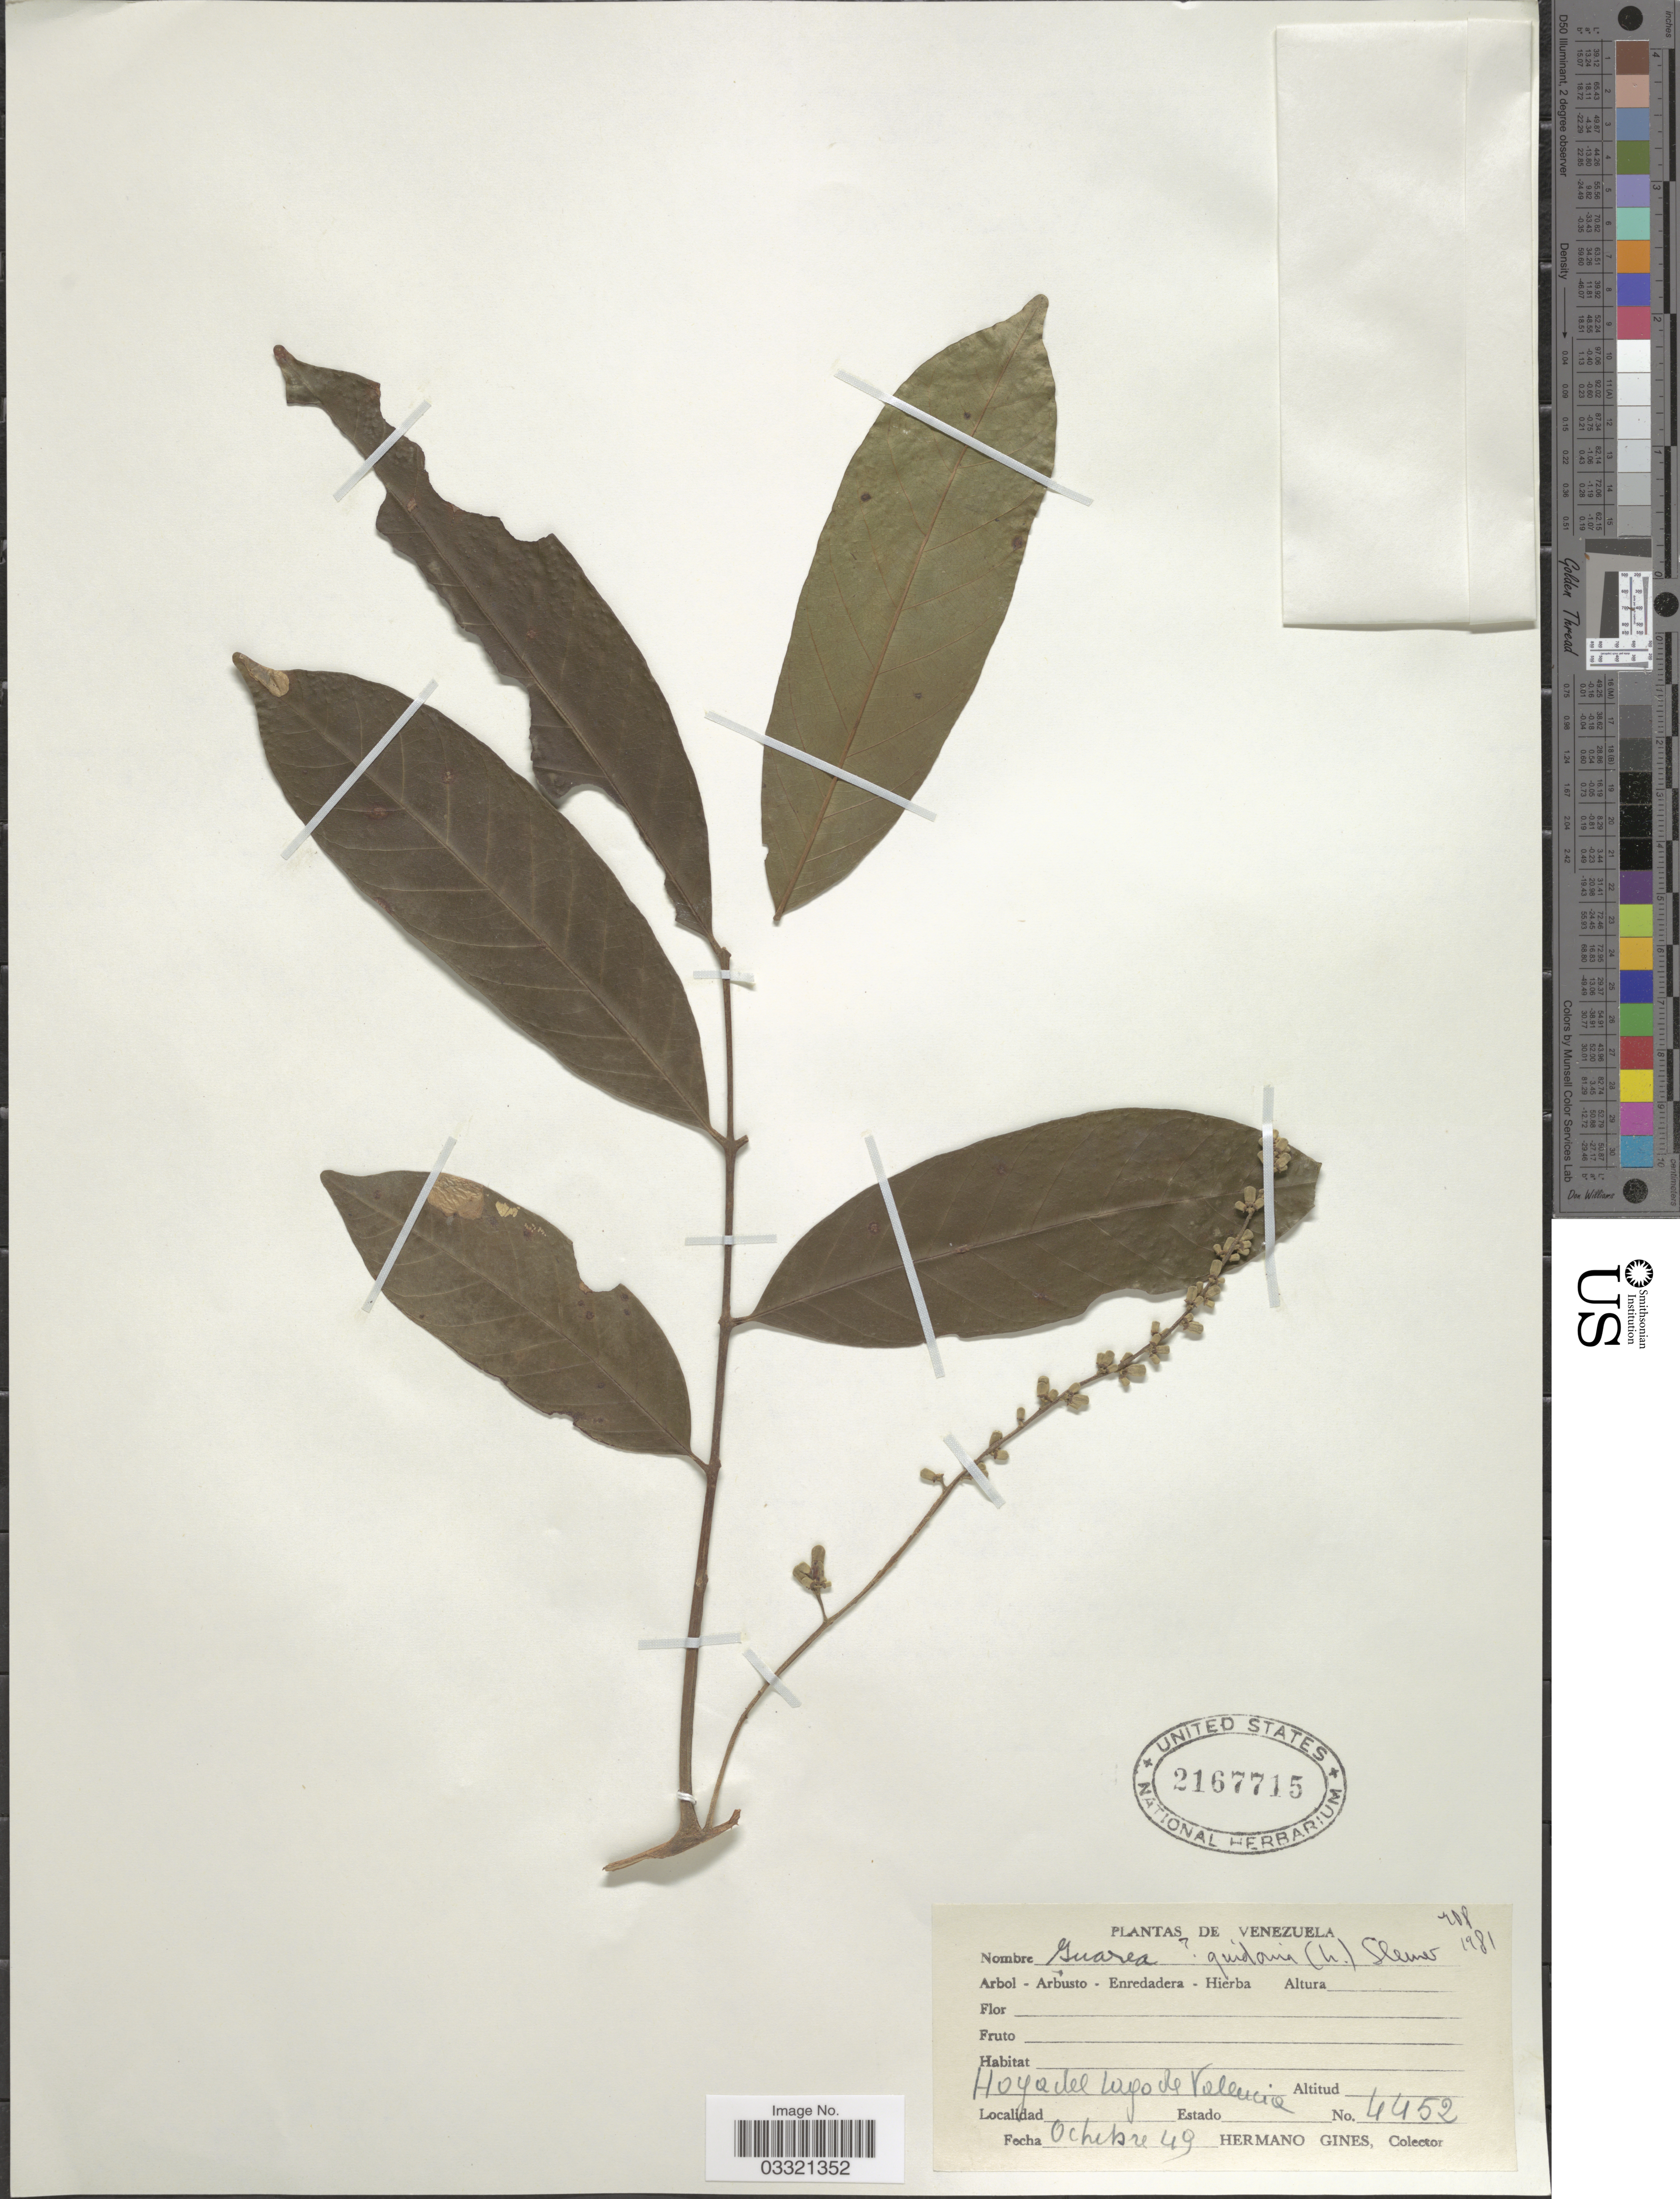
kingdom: Plantae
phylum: Tracheophyta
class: Magnoliopsida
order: Sapindales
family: Meliaceae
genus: Guarea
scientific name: Guarea guidonia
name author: (L.) Sleumer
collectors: Bro. Gines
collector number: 4452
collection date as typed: Transcribed d/m/y: /10/49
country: Venezuela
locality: Hoya del Lago de Valencia.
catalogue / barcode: US 2167715